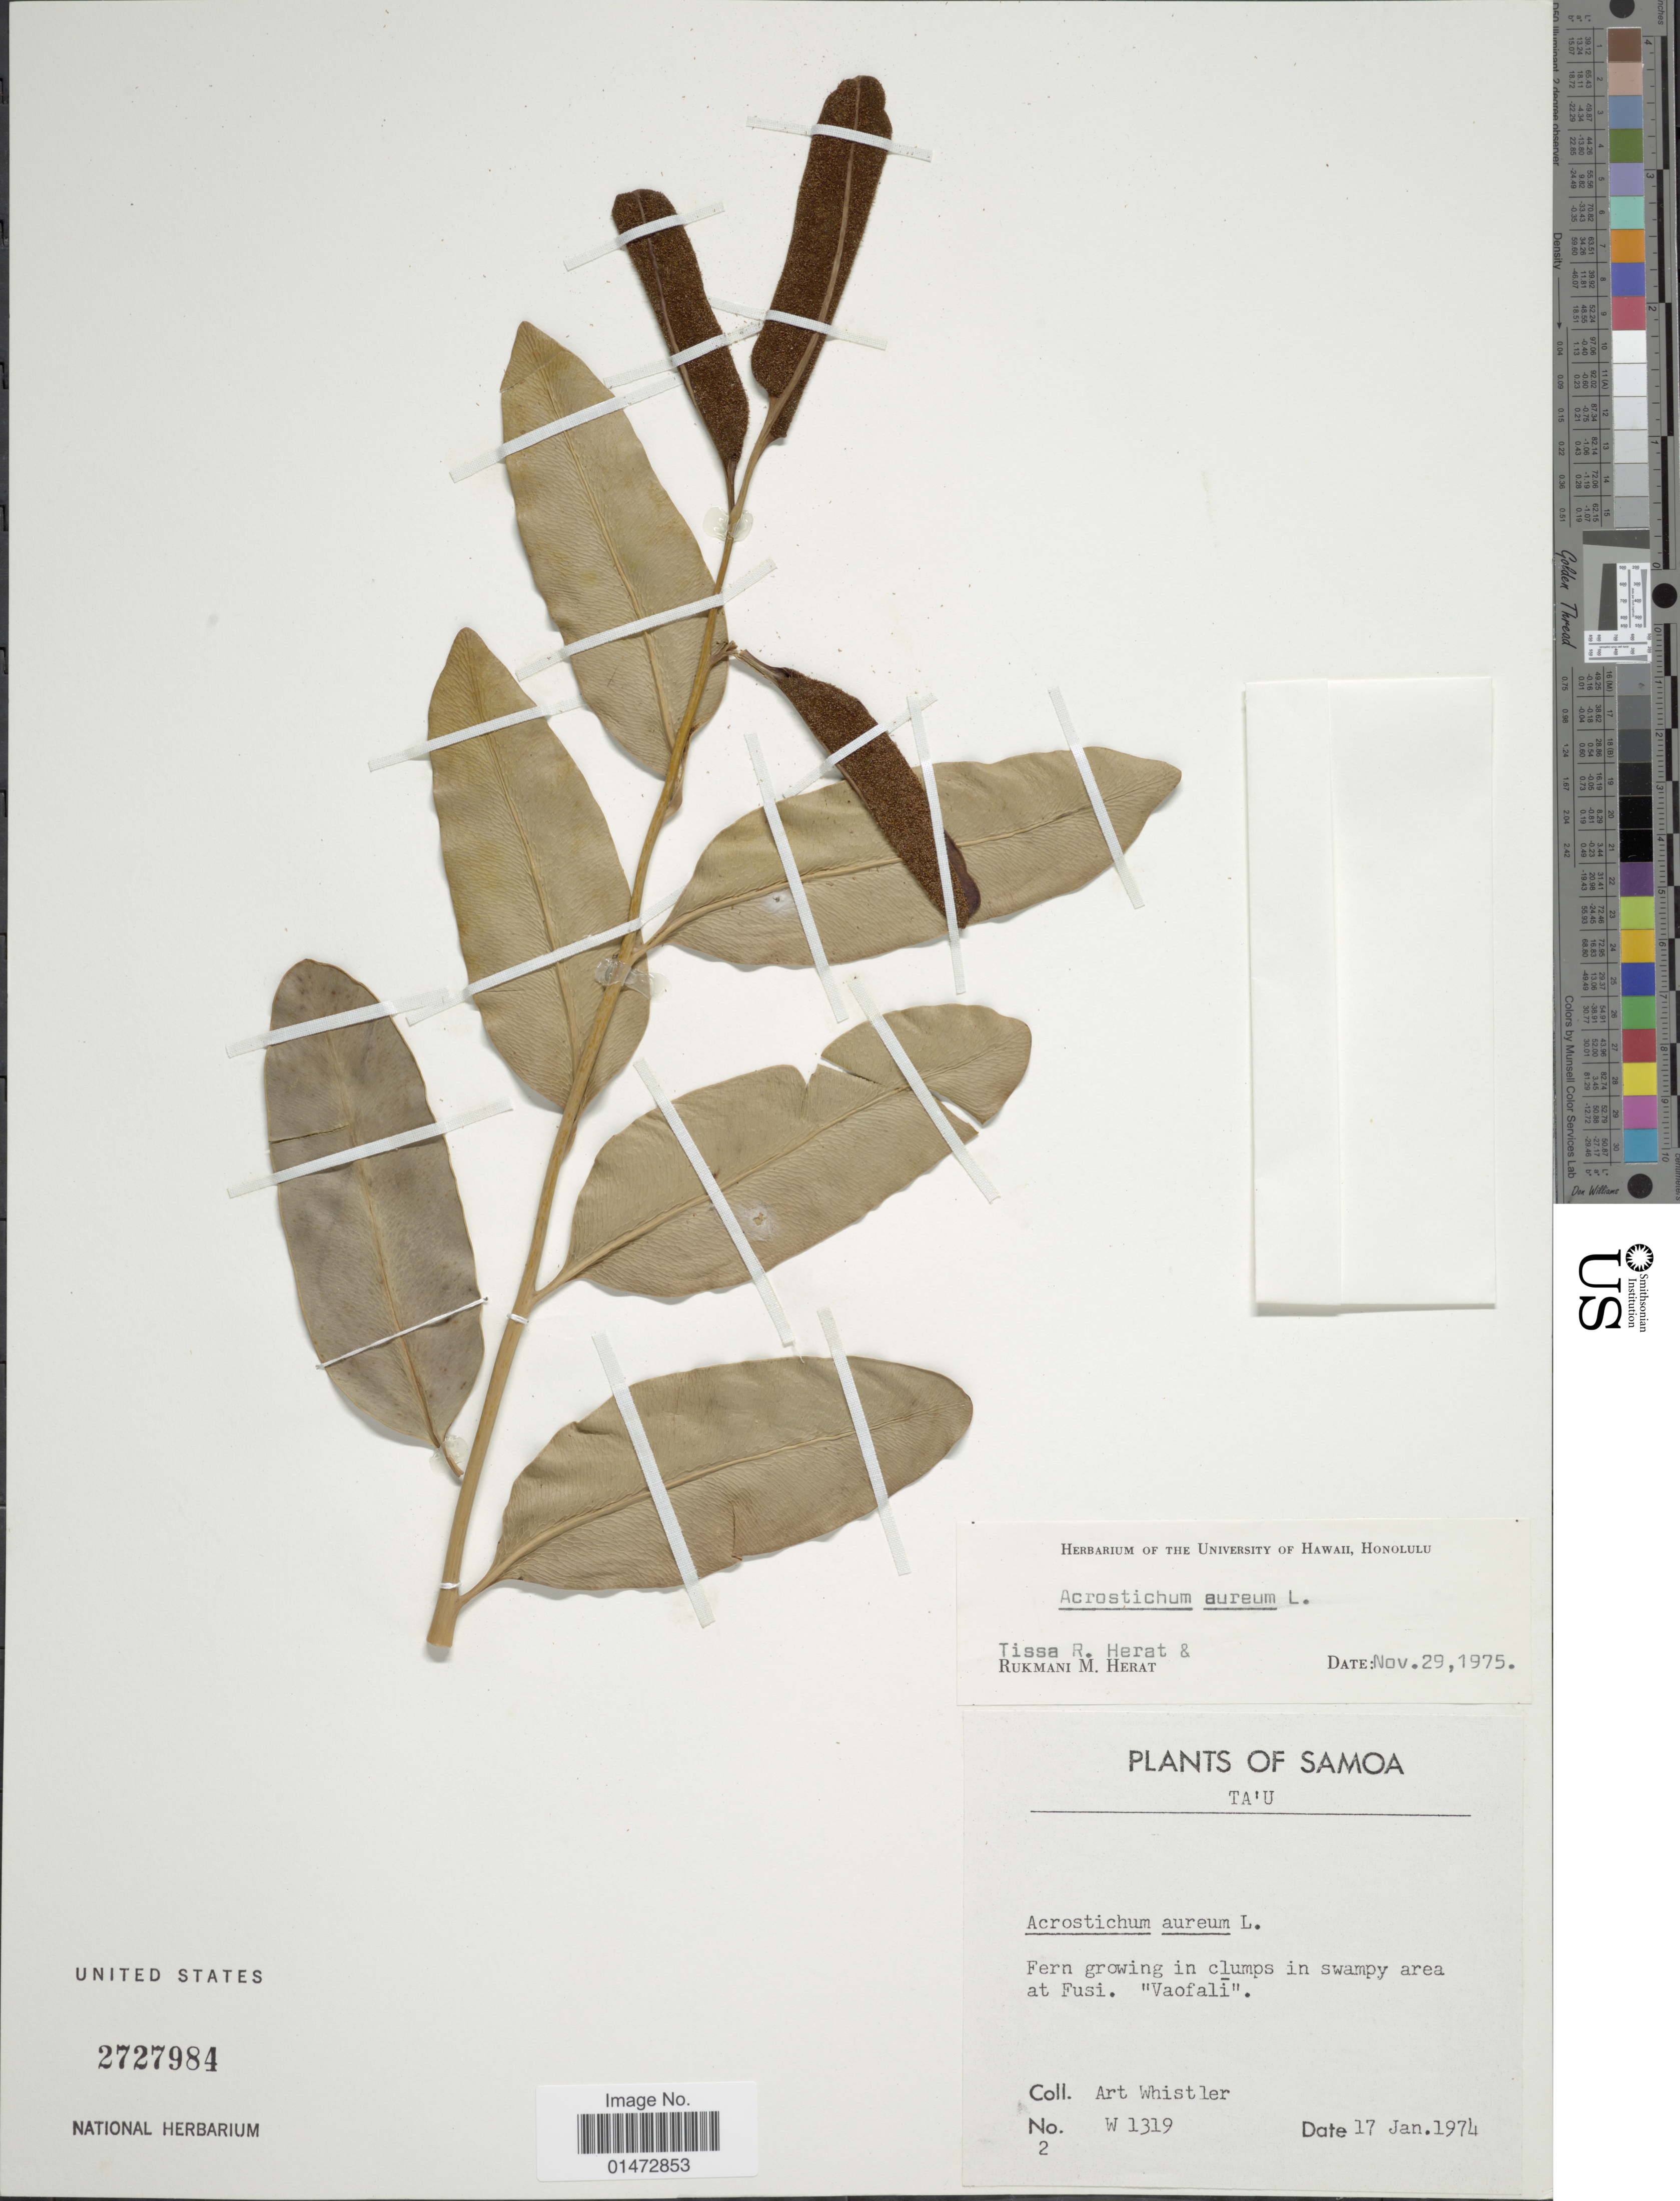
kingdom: Plantae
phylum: Tracheophyta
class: Polypodiopsida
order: Polypodiales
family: Pteridaceae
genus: Acrostichum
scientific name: Acrostichum aureum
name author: L.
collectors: A. Whistler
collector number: W 1319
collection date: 1974-01-17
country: American Samoa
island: Ta'u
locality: Ta'u. Fern growing in clumps in swampy area at Fusi. "Vaofali"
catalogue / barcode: US 2727984